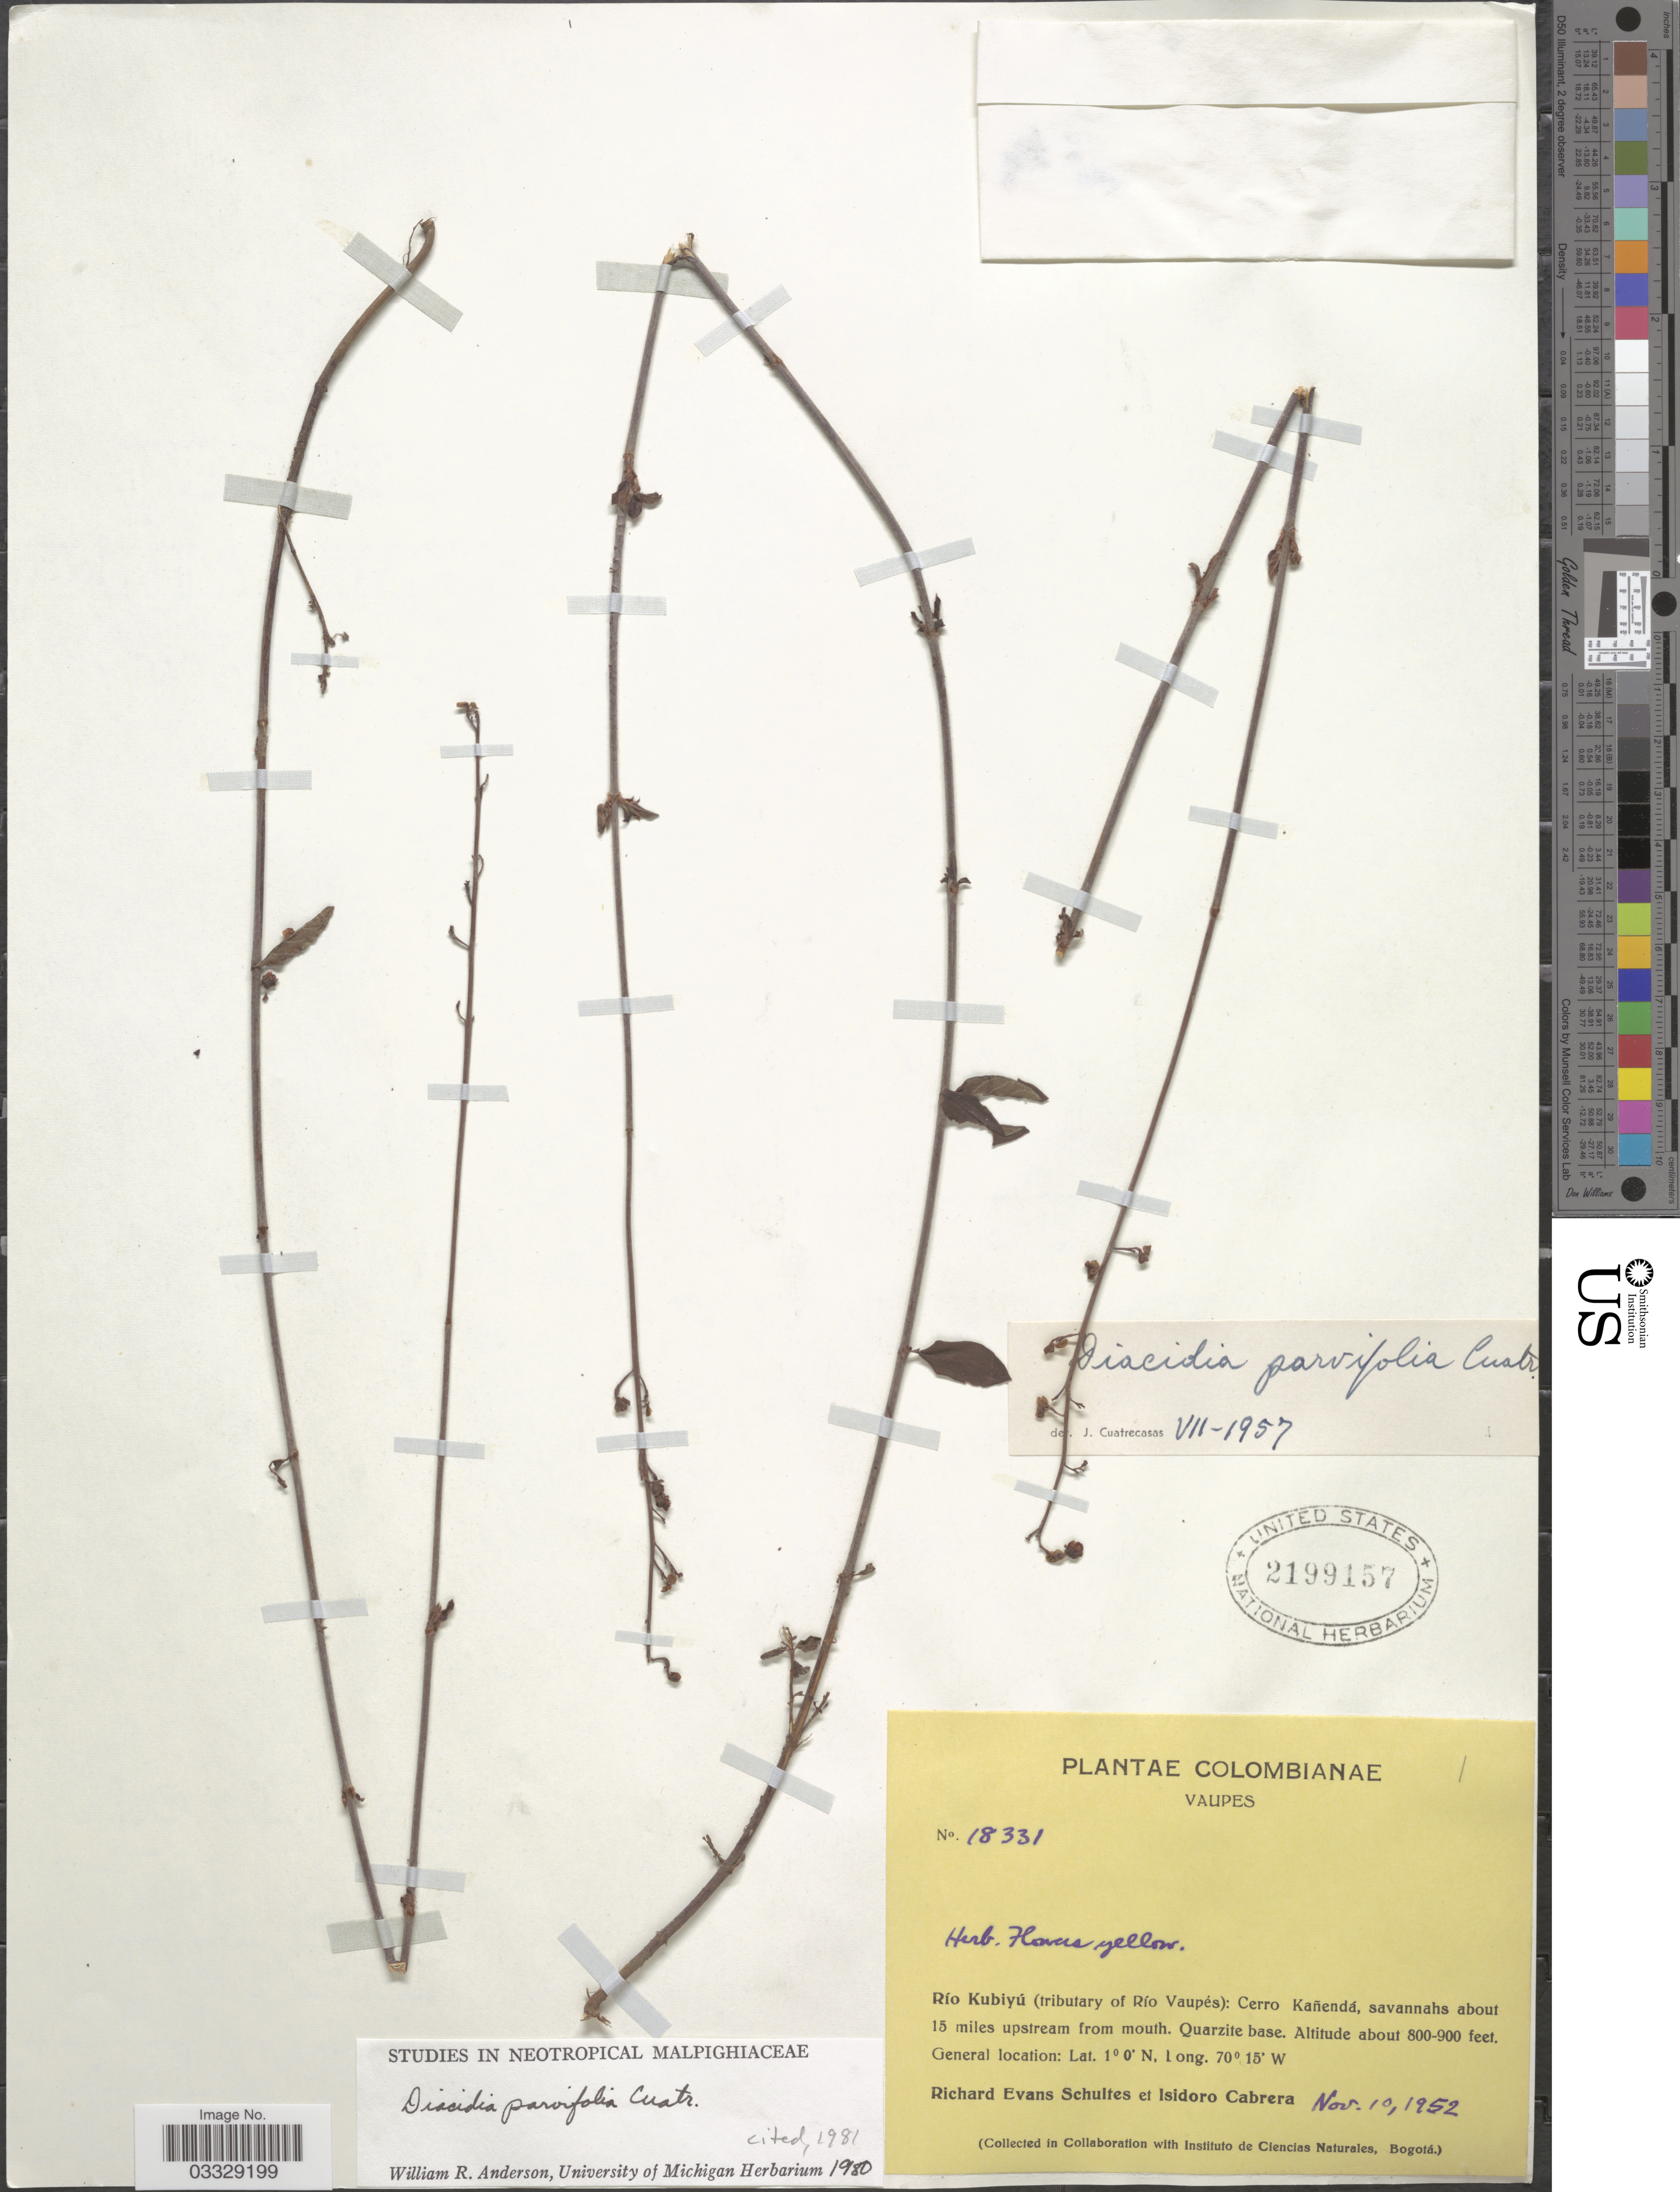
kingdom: Plantae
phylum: Tracheophyta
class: Magnoliopsida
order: Malpighiales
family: Malpighiaceae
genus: Diacidia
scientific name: Diacidia parvifolia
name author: Cuatrec.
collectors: R. E. Schultes & I. Cabrera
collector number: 18331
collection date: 1952-11-10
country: Colombia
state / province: Vaupés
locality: Río Kubiyú (tributary of Río Vaupés): Cerro Kañendá, savannahs about 15 miles upstream from mouth. Quartzite base.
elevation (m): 244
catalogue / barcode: US 2199157